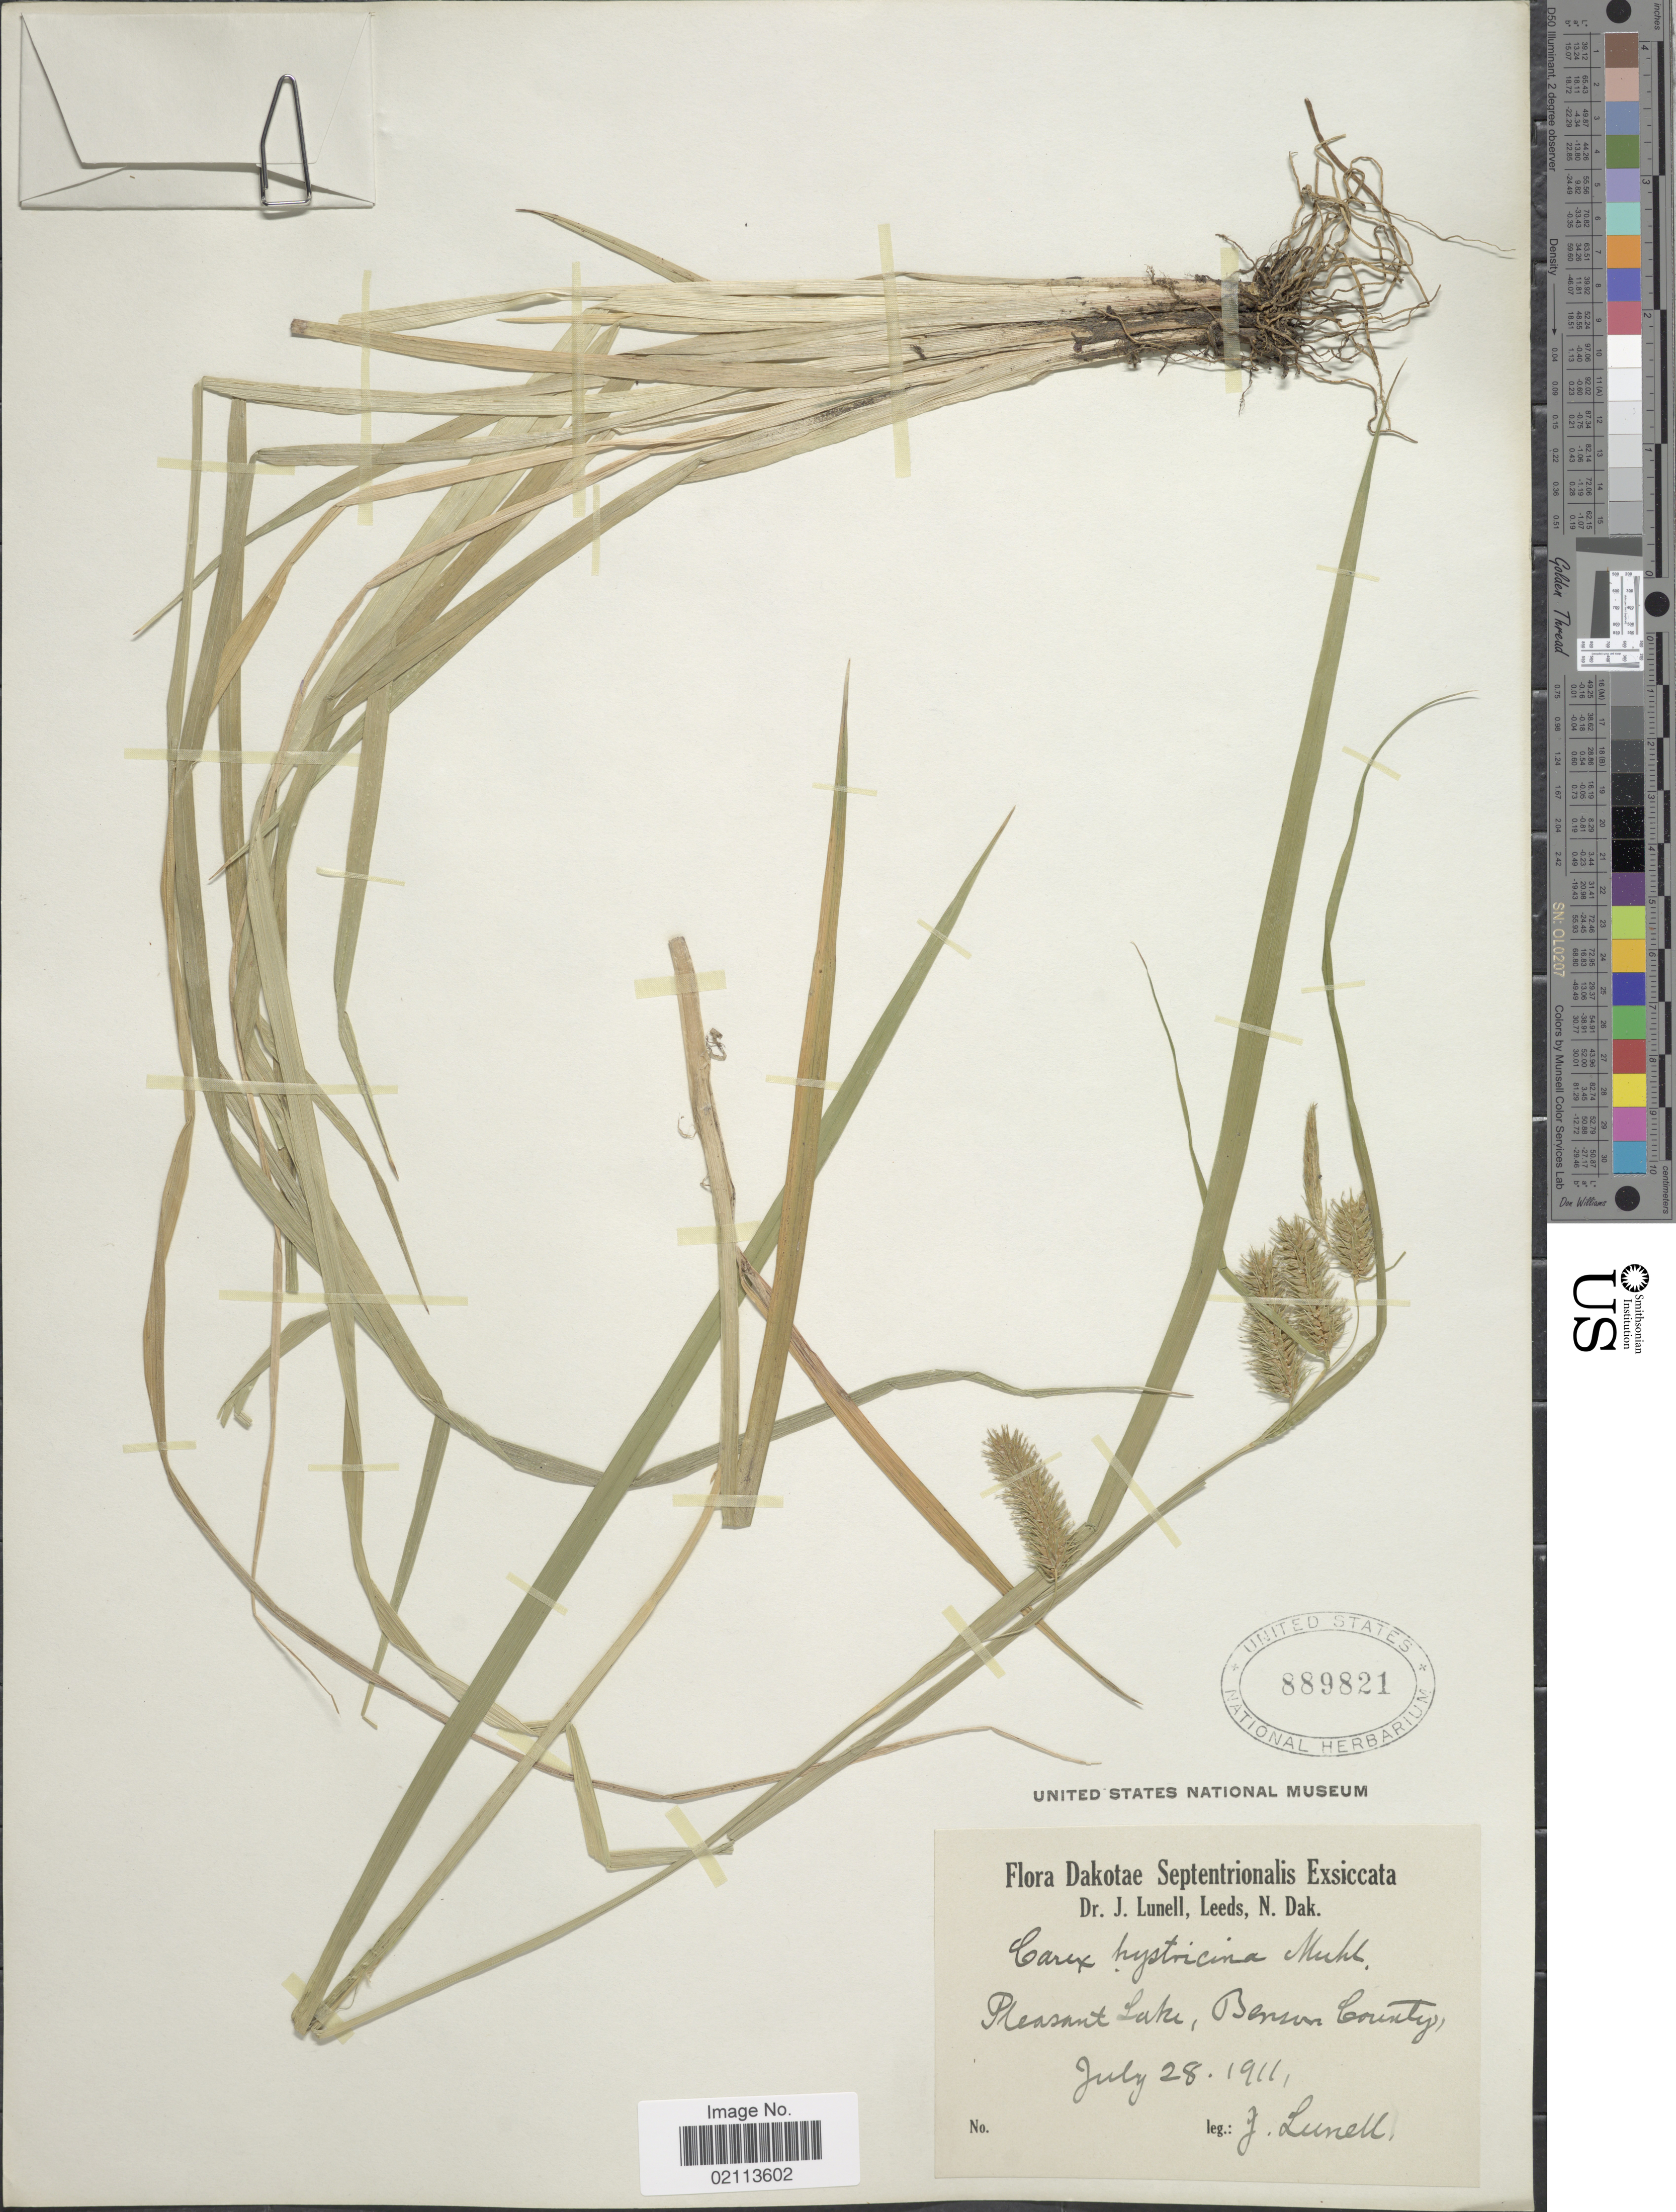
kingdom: Plantae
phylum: Tracheophyta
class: Liliopsida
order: Poales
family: Cyperaceae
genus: Carex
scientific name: Carex hystericina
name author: Muhl. ex Willd.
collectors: J. Lunell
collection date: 1911-07-28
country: United States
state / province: North Dakota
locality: Pleasant Lake, Benson County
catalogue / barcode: US 889821